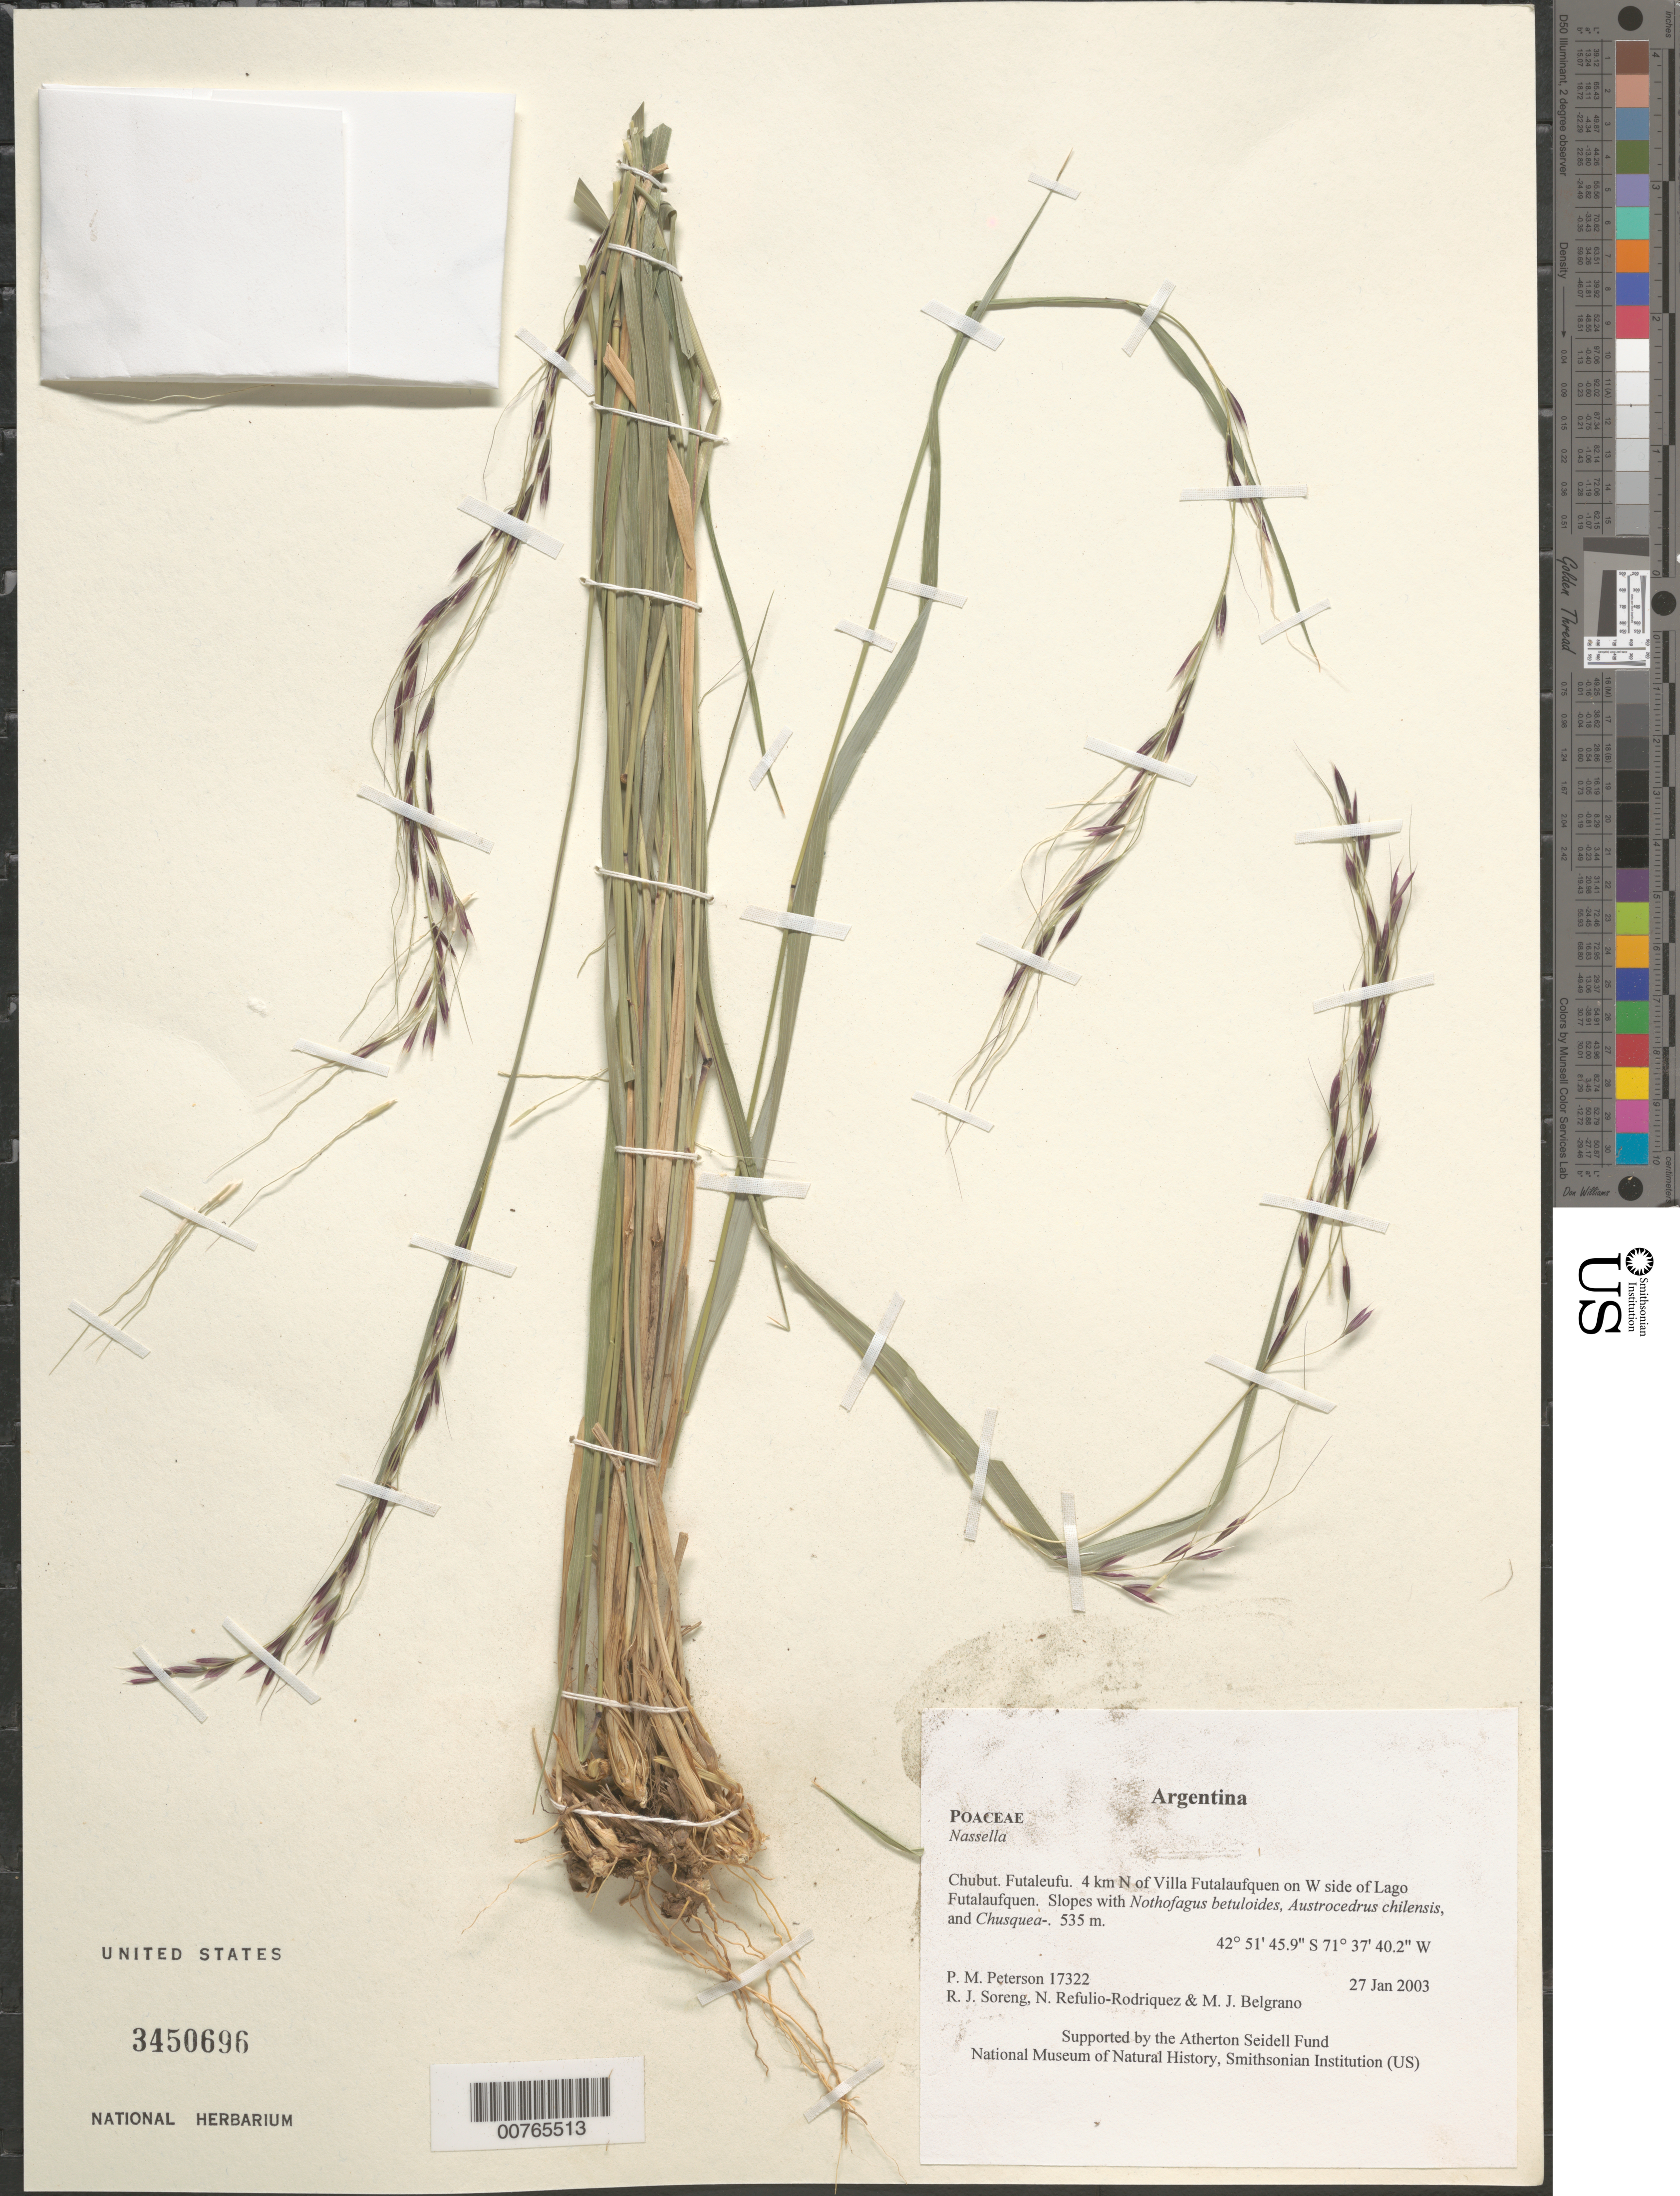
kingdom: Plantae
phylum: Tracheophyta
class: Liliopsida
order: Poales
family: Poaceae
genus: Nassella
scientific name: Nassella sp.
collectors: P. M. Peterson, R. J. Soreng, N. Refulio-Rodríguez & M. Belgrano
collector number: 17322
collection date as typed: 27 Jan 2003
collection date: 2003-01-27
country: Argentina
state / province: Chubut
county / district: Futaleufu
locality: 4 km N of Villa Futalaufquen on W side of Lago Futalaufquen. Slopes with Nothofagus betuloides, Austrocedrus chilensis, and Chusquea-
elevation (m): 535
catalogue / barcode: US 3450696